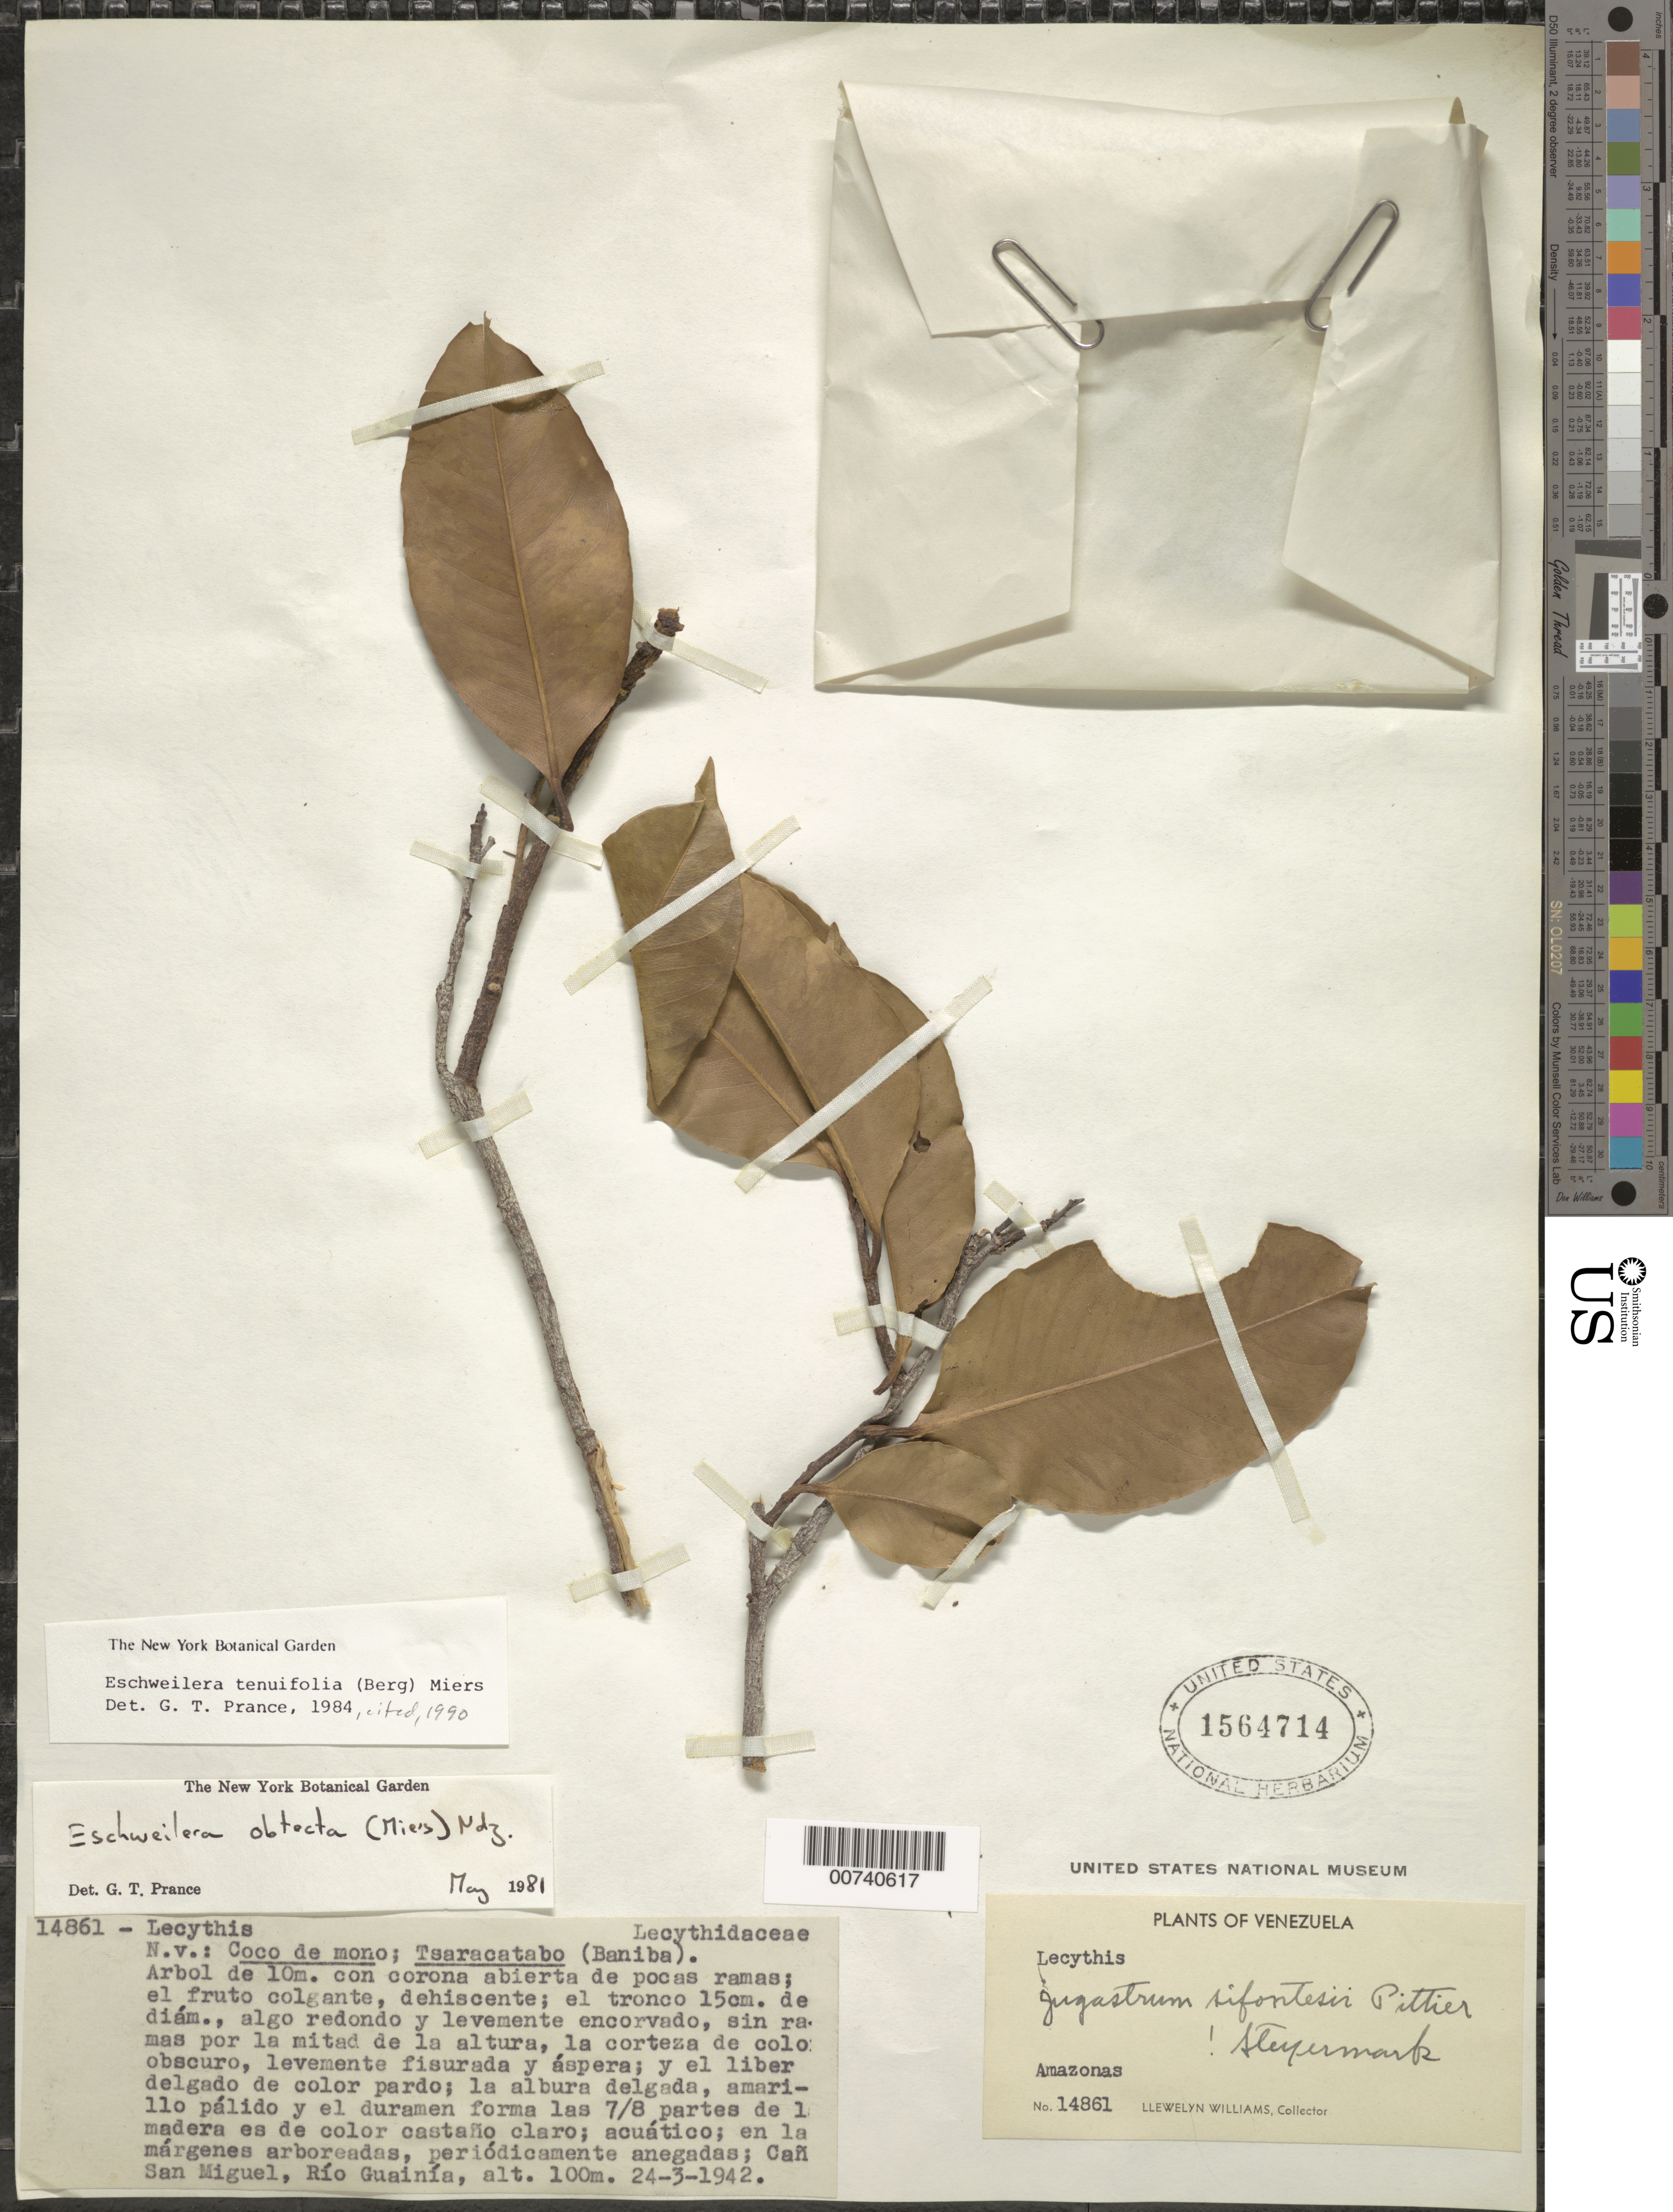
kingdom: Plantae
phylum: Tracheophyta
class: Magnoliopsida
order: Ericales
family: Lecythidaceae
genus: Eschweilera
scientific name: Eschweilera tenuifolia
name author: (O. Berg) Miers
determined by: Prance, G. T.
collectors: Ll. Williams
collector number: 14861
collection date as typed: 24-Mar-42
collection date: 1942-03-24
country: Venezuela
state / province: Amazonas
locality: San Miguel, Río Guainía, Baja Caño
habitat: Margen arboreadas; periodicamente anegadas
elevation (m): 127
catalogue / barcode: US 1564714